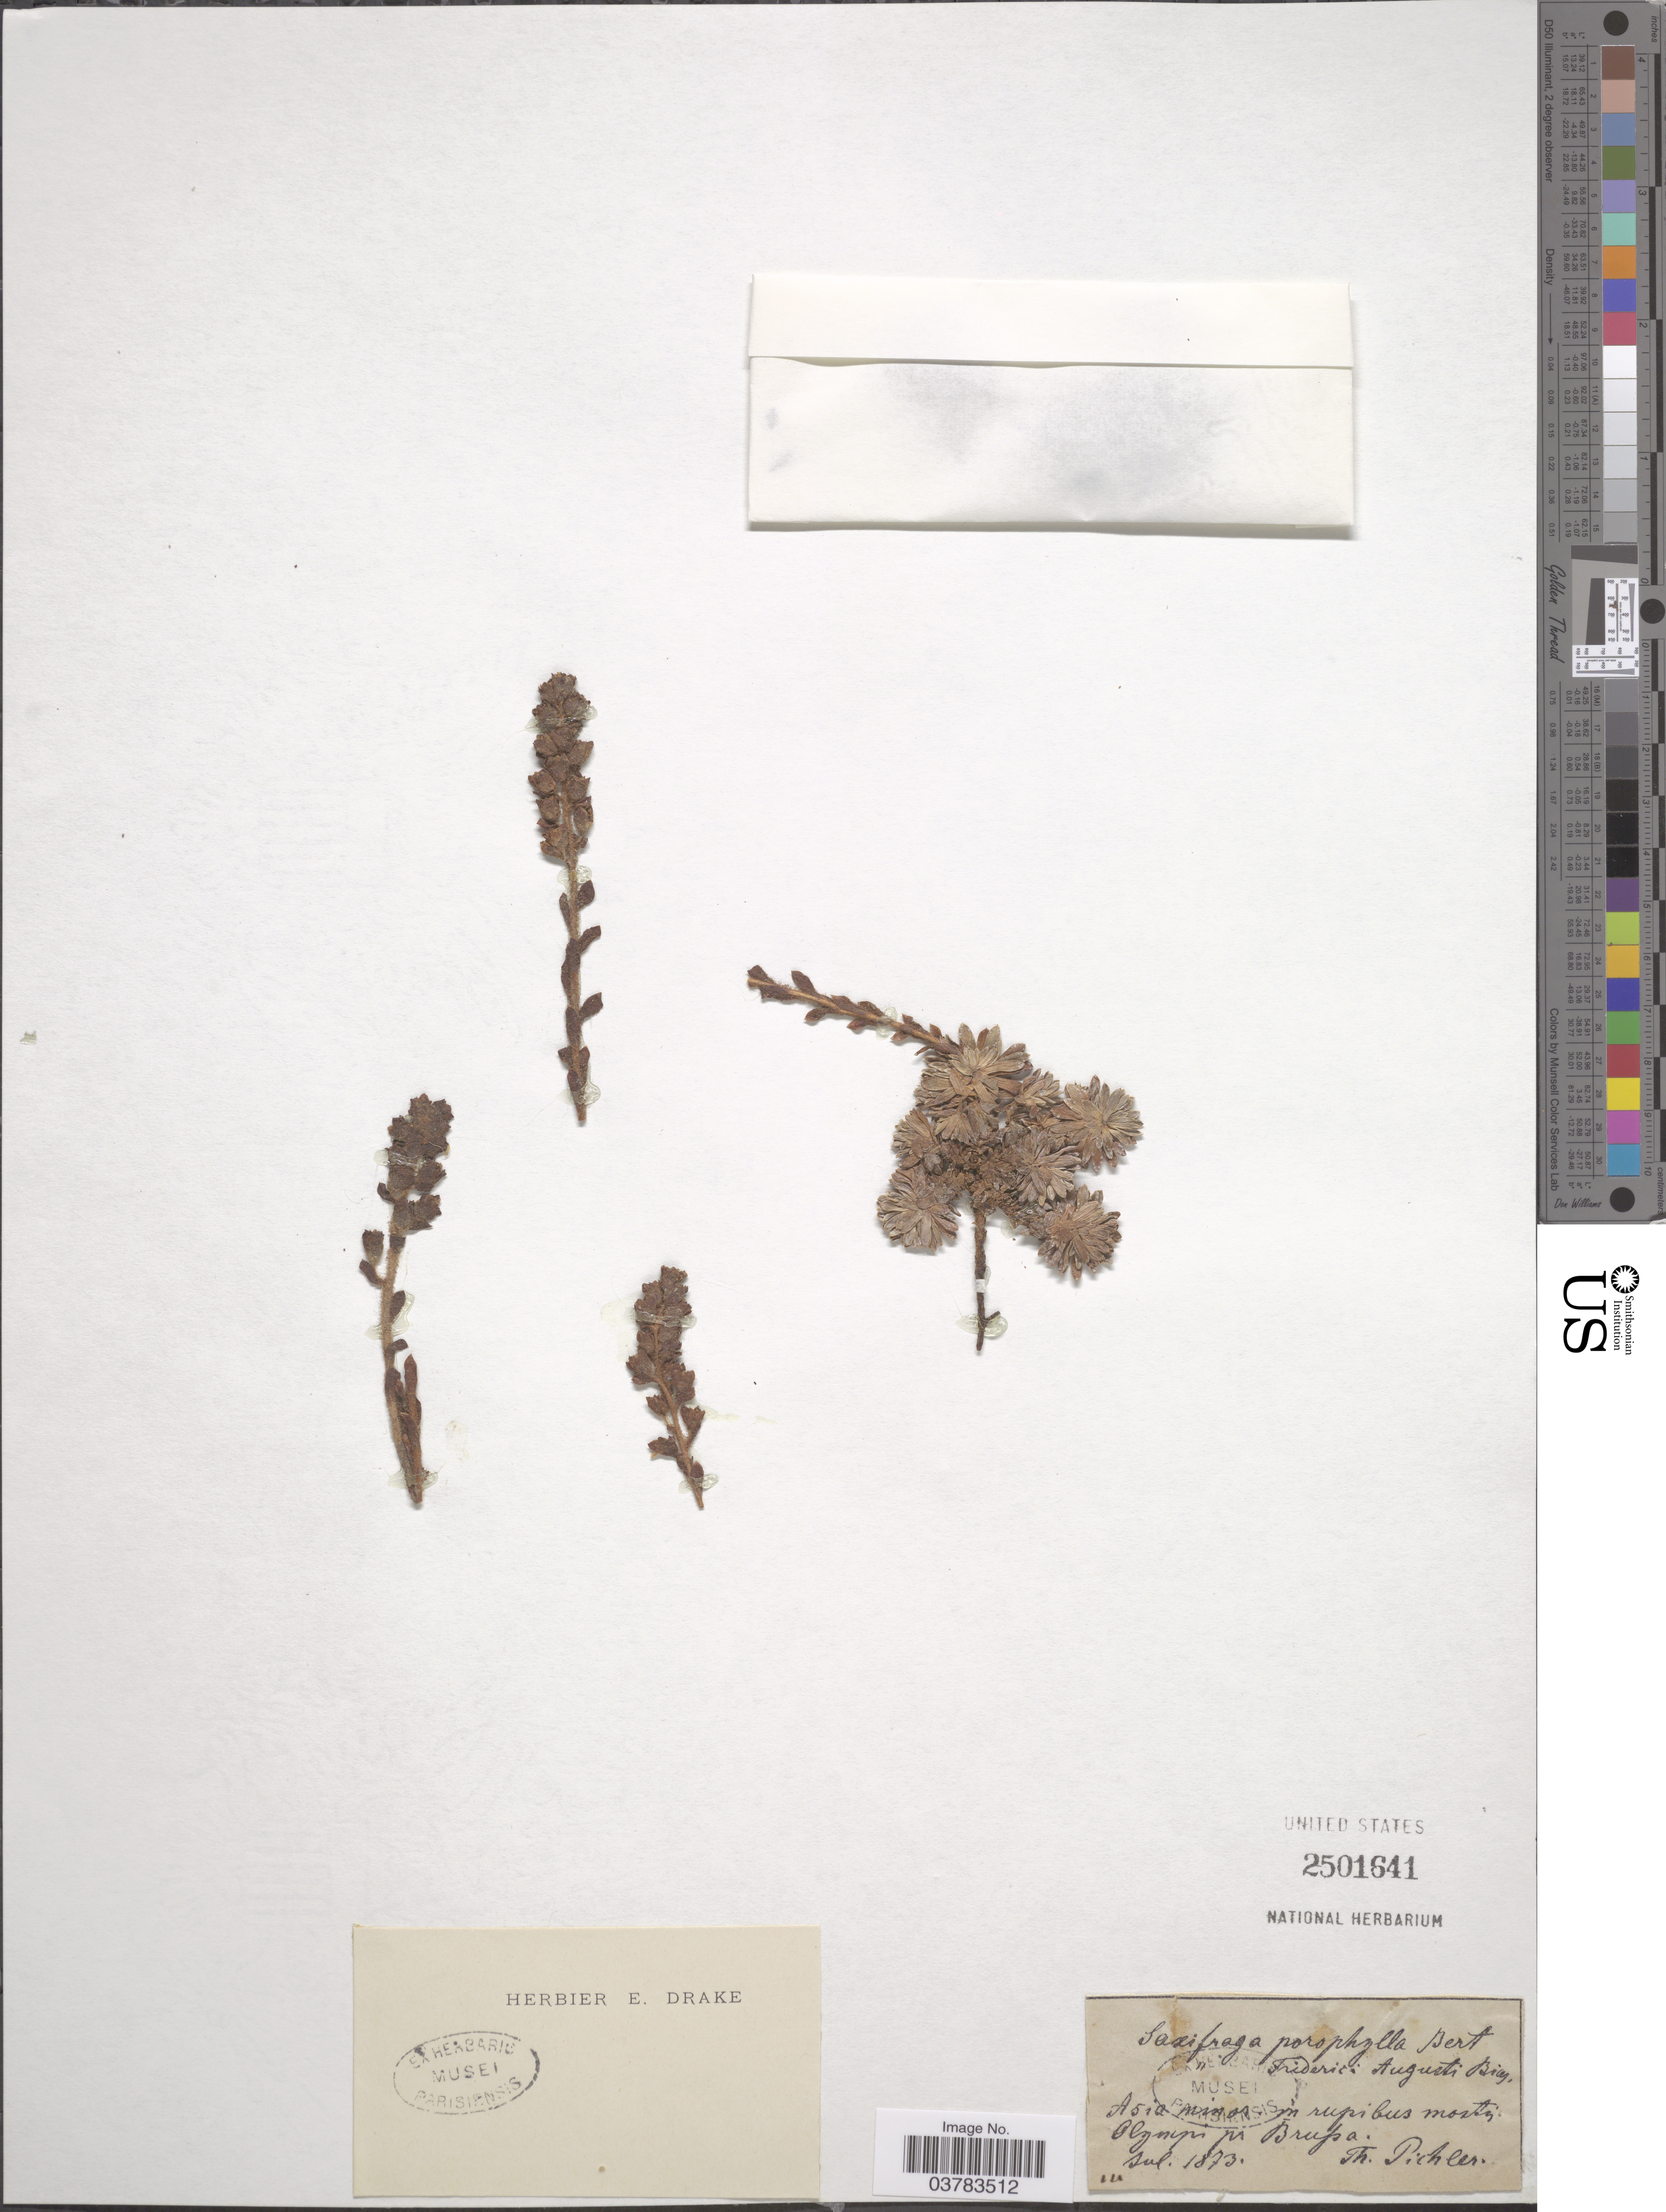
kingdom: Plantae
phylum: Tracheophyta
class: Magnoliopsida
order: Saxifragales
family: Saxifragaceae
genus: Saxifraga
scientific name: Saxifraga porophylla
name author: Bertol.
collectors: T. Pichler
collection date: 1873-07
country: Turkey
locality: Asia minor. In rupibus montis Olympi pr. Brussa.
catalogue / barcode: US 2501641